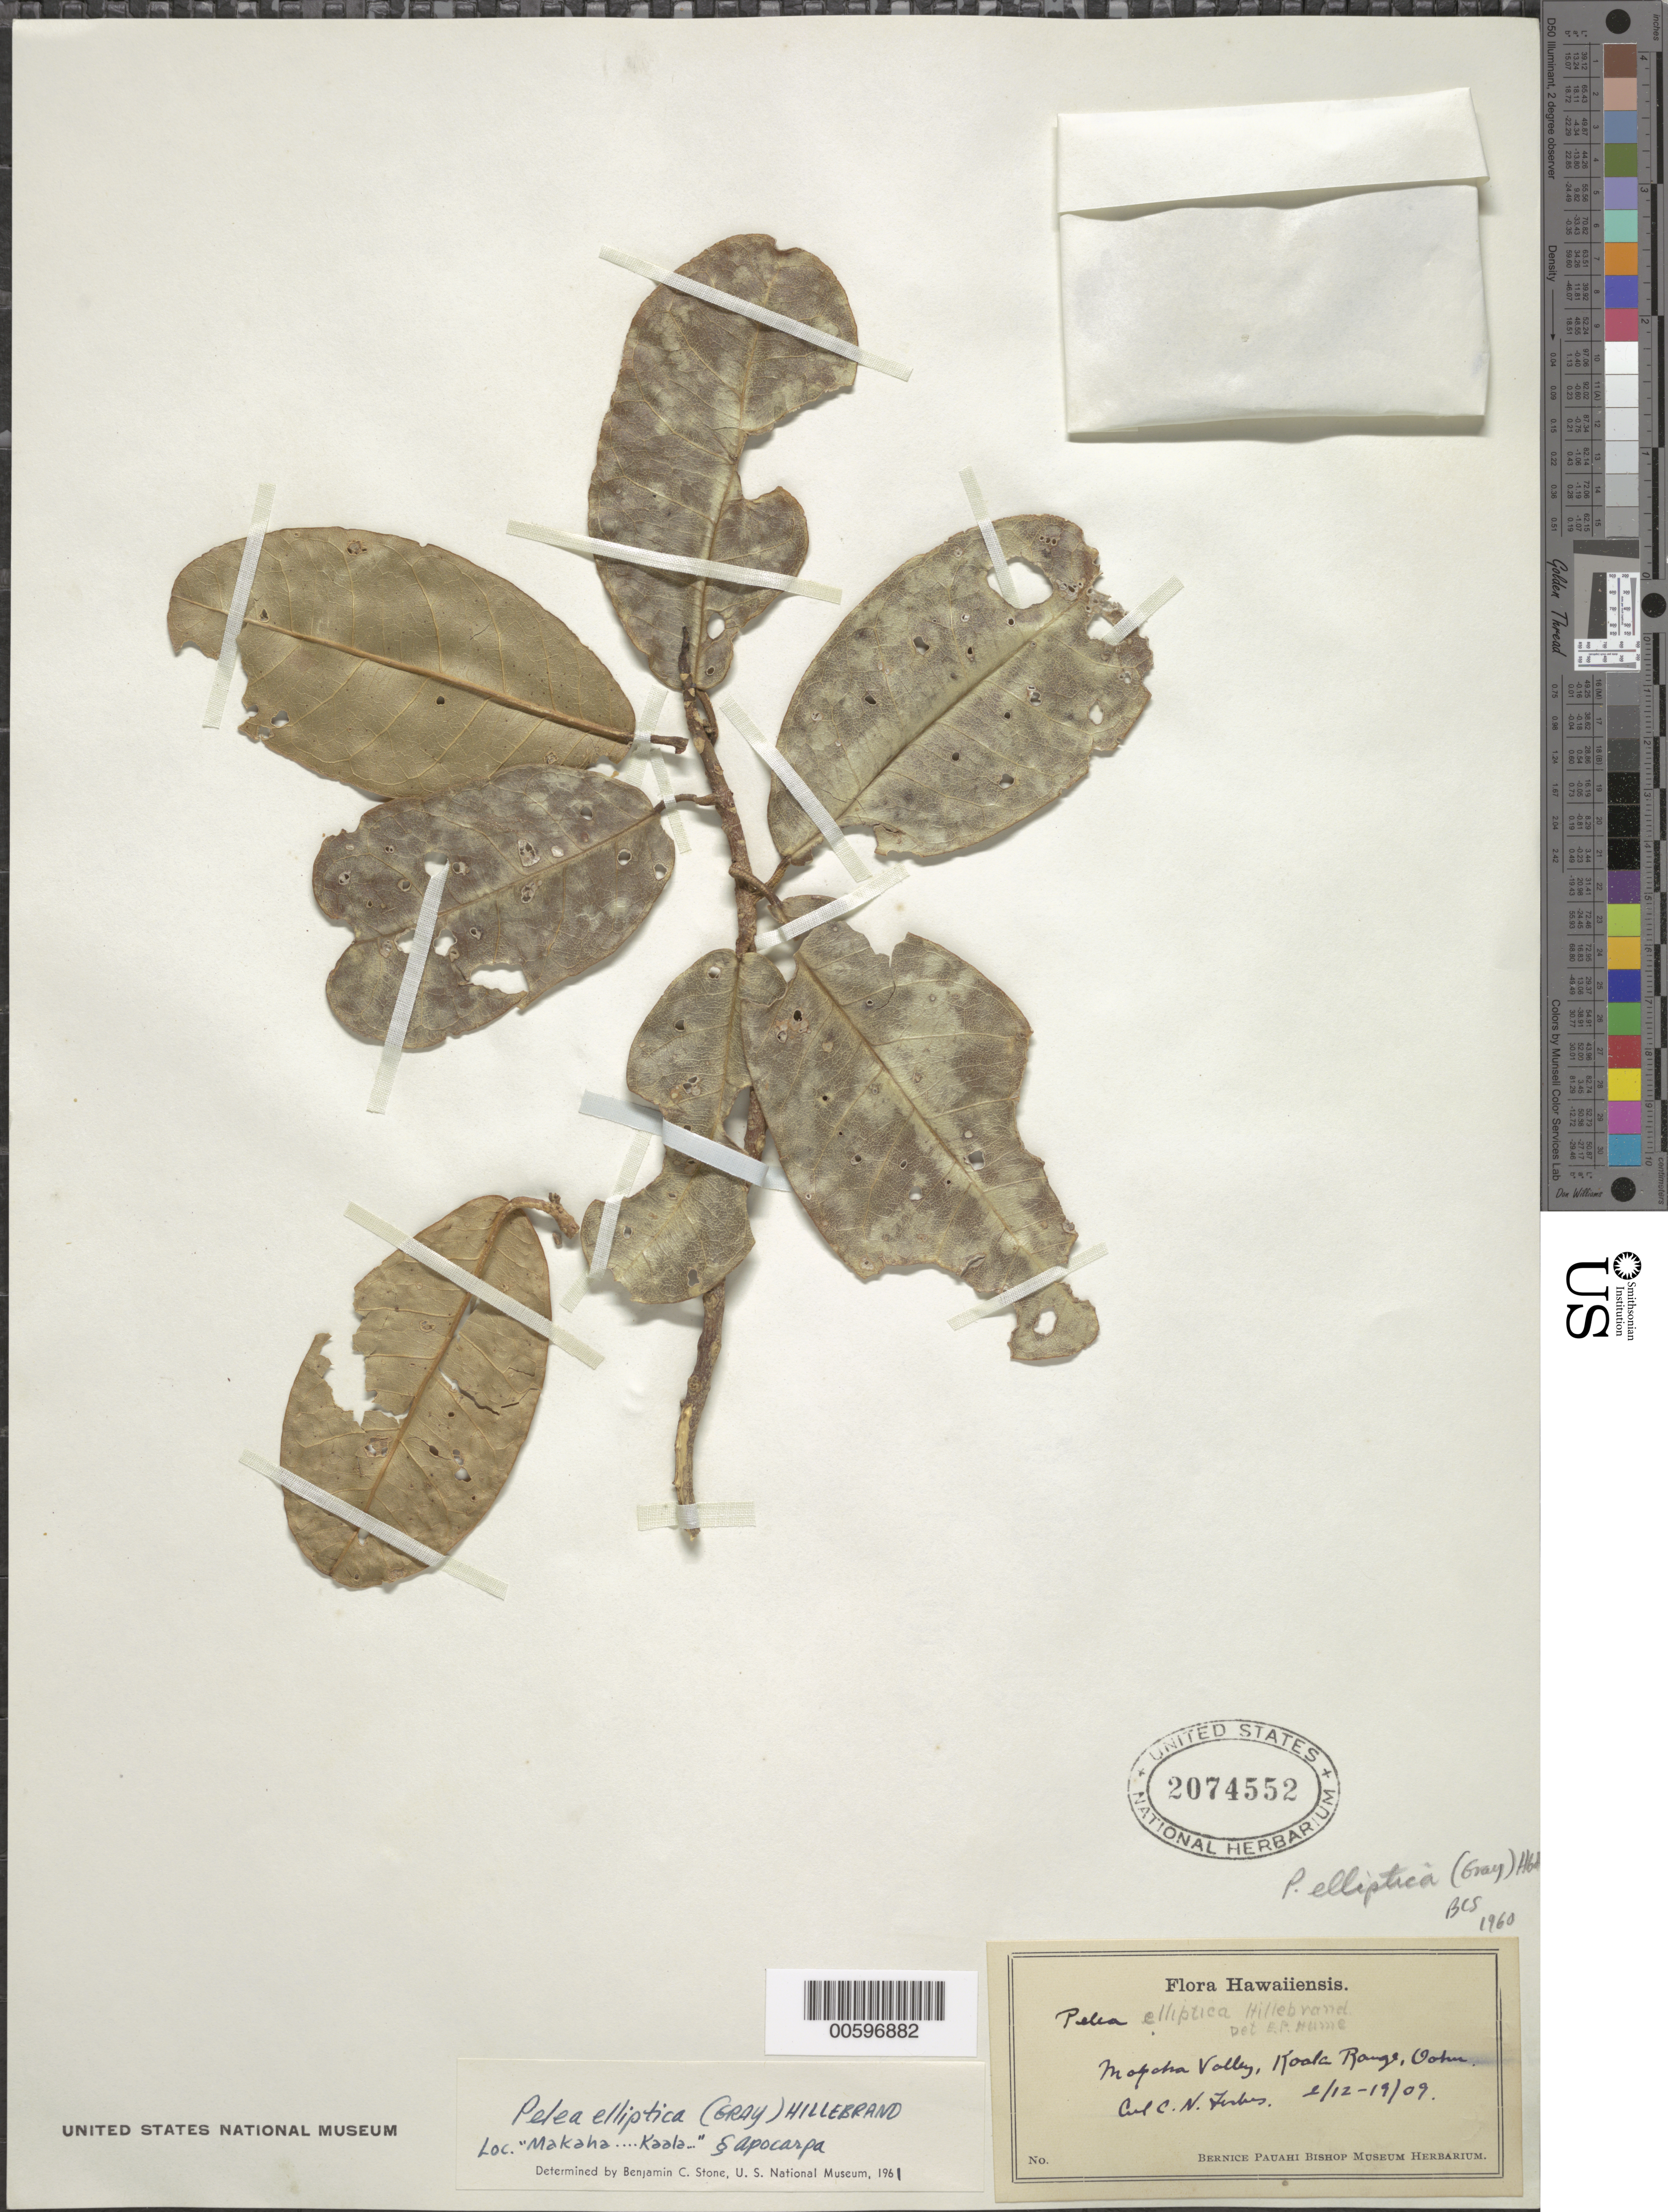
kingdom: Plantae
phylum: Tracheophyta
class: Magnoliopsida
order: Sapindales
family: Rutaceae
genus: Melicope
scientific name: Melicope elliptica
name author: A. Gray in Wilkes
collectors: C. N. Forbes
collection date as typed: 12 Feb 1909 to 19 Feb 1909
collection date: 1909-02-12/1909-02-19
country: United States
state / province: Hawaii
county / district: Honolulu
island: Oahu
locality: Waianae Mts., Makaha Valley, Kaala Range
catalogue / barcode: US 2074552